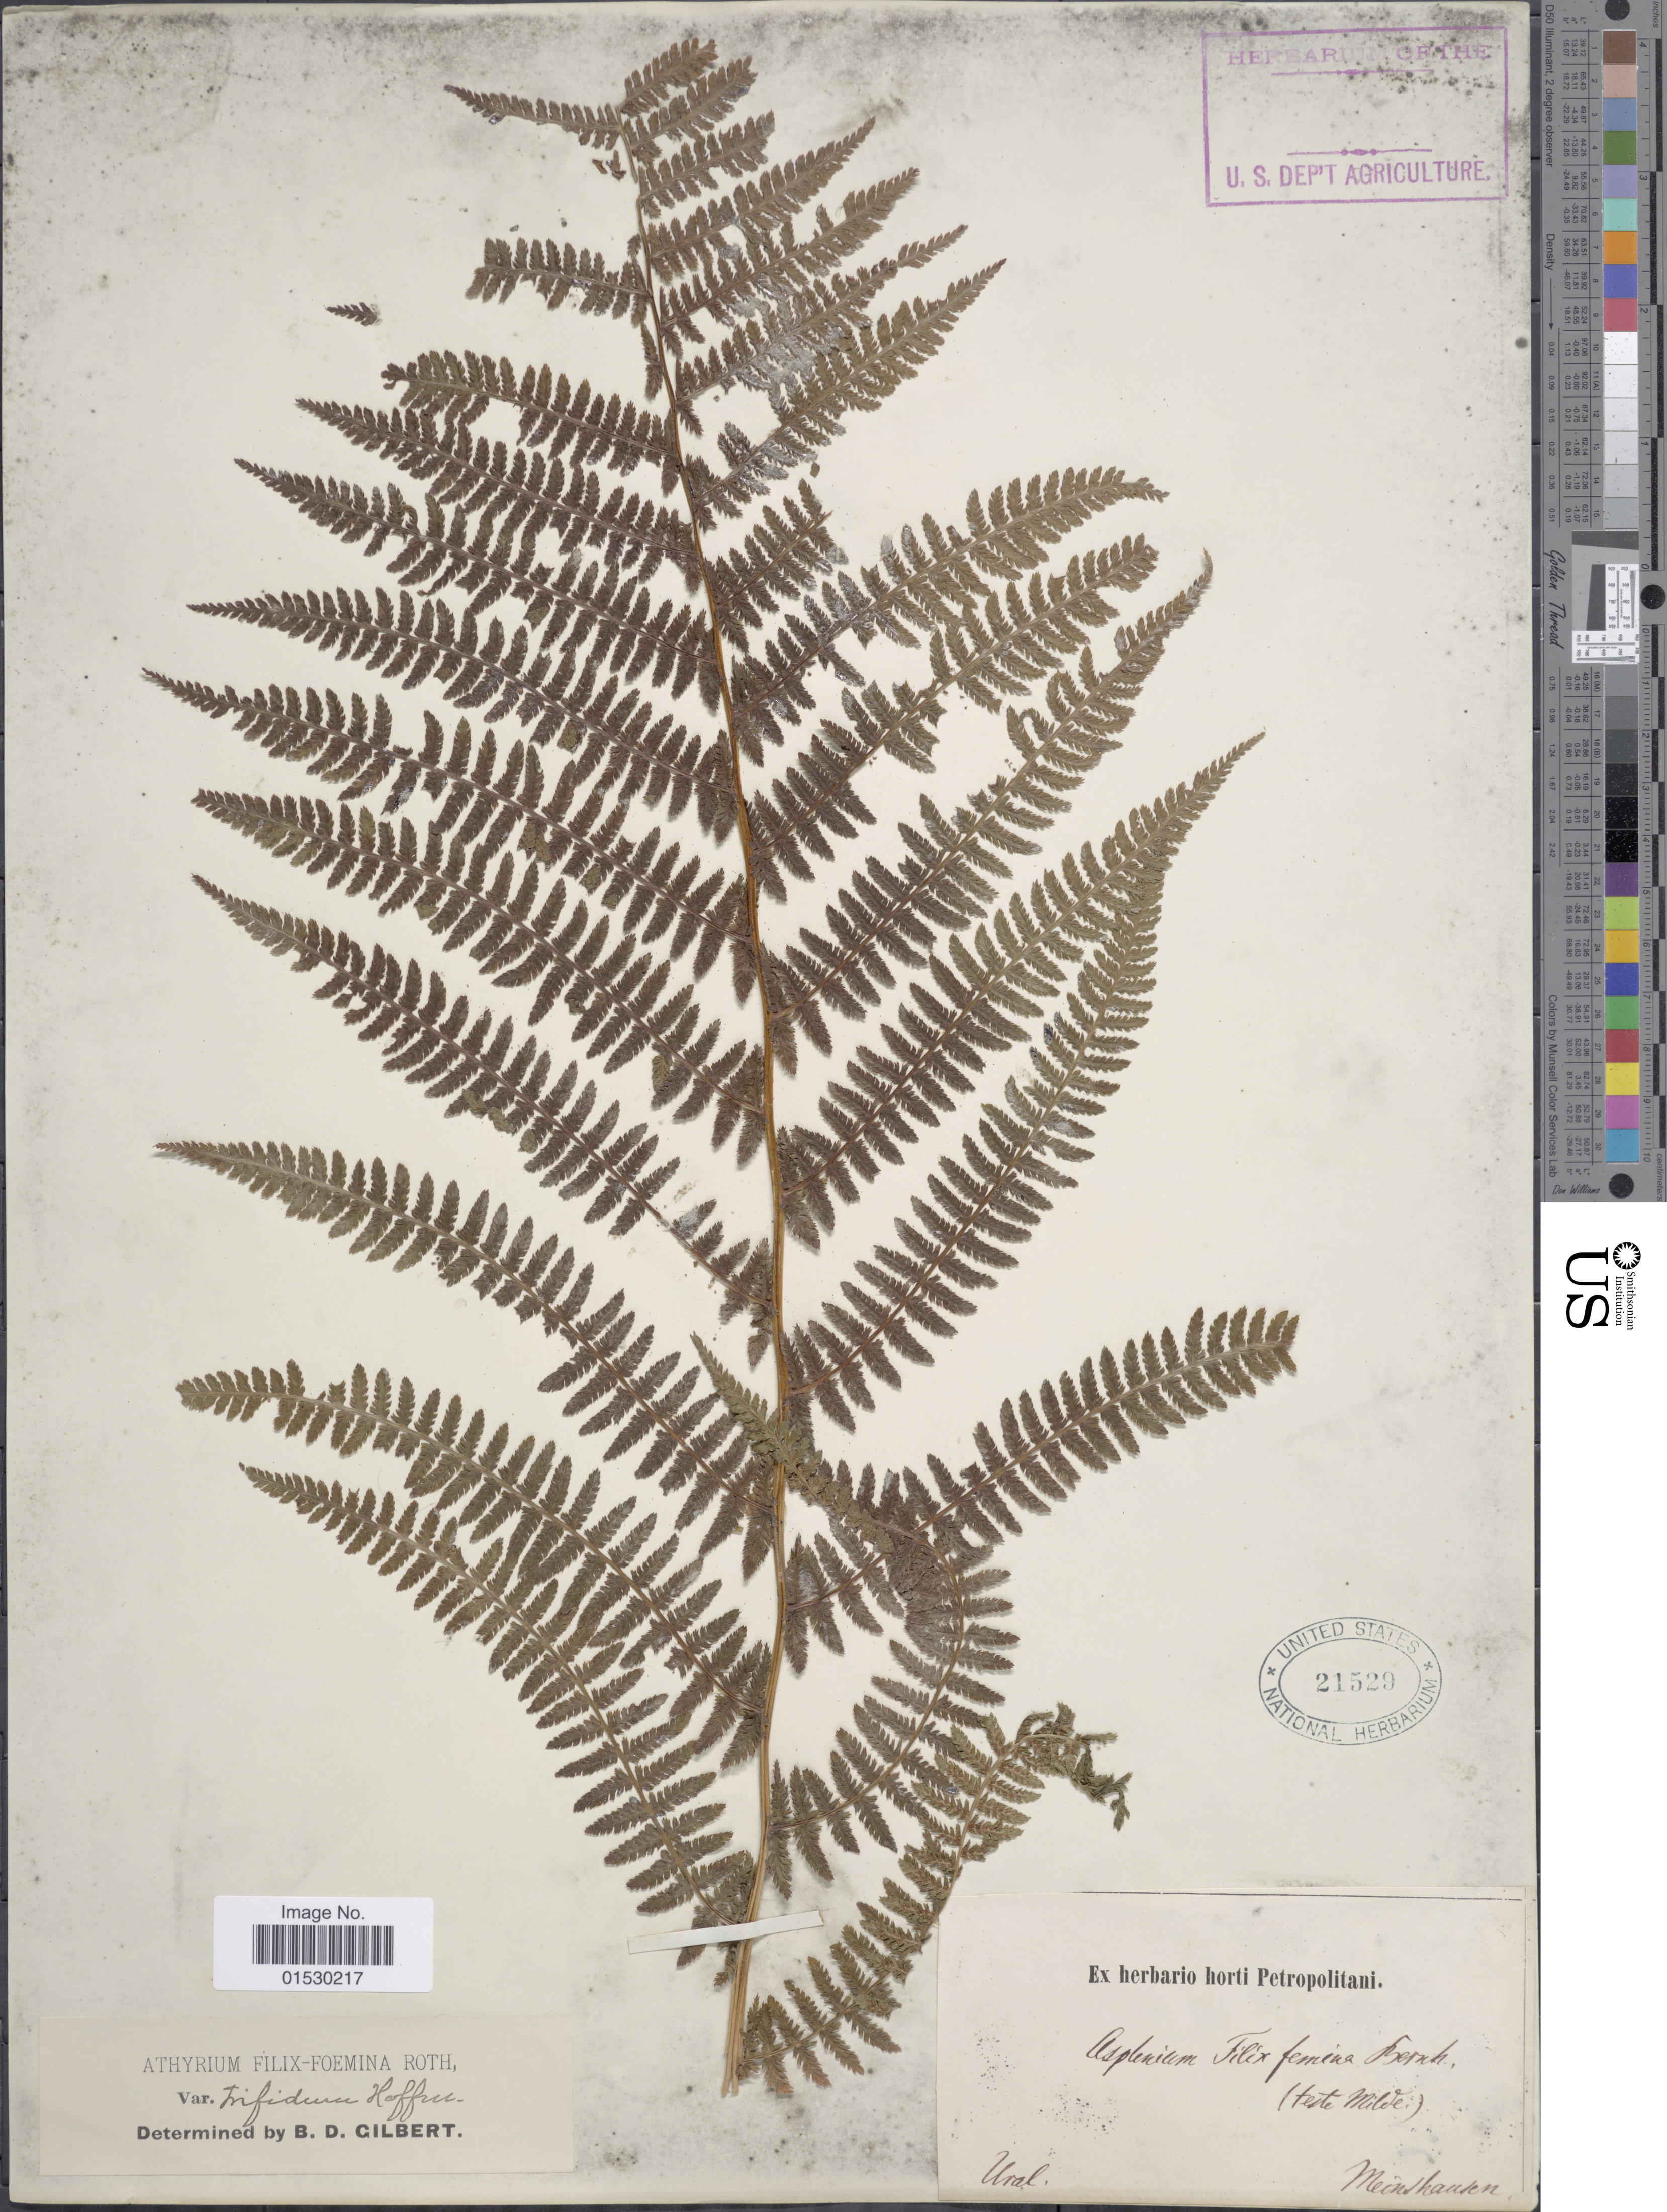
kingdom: Plantae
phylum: Tracheophyta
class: Polypodiopsida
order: Polypodiales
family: Athyriaceae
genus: Athyrium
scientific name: Athyrium filix-femina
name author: (L.) Roth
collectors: Meinhauten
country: Russian Federation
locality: Ural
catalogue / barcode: US 21529